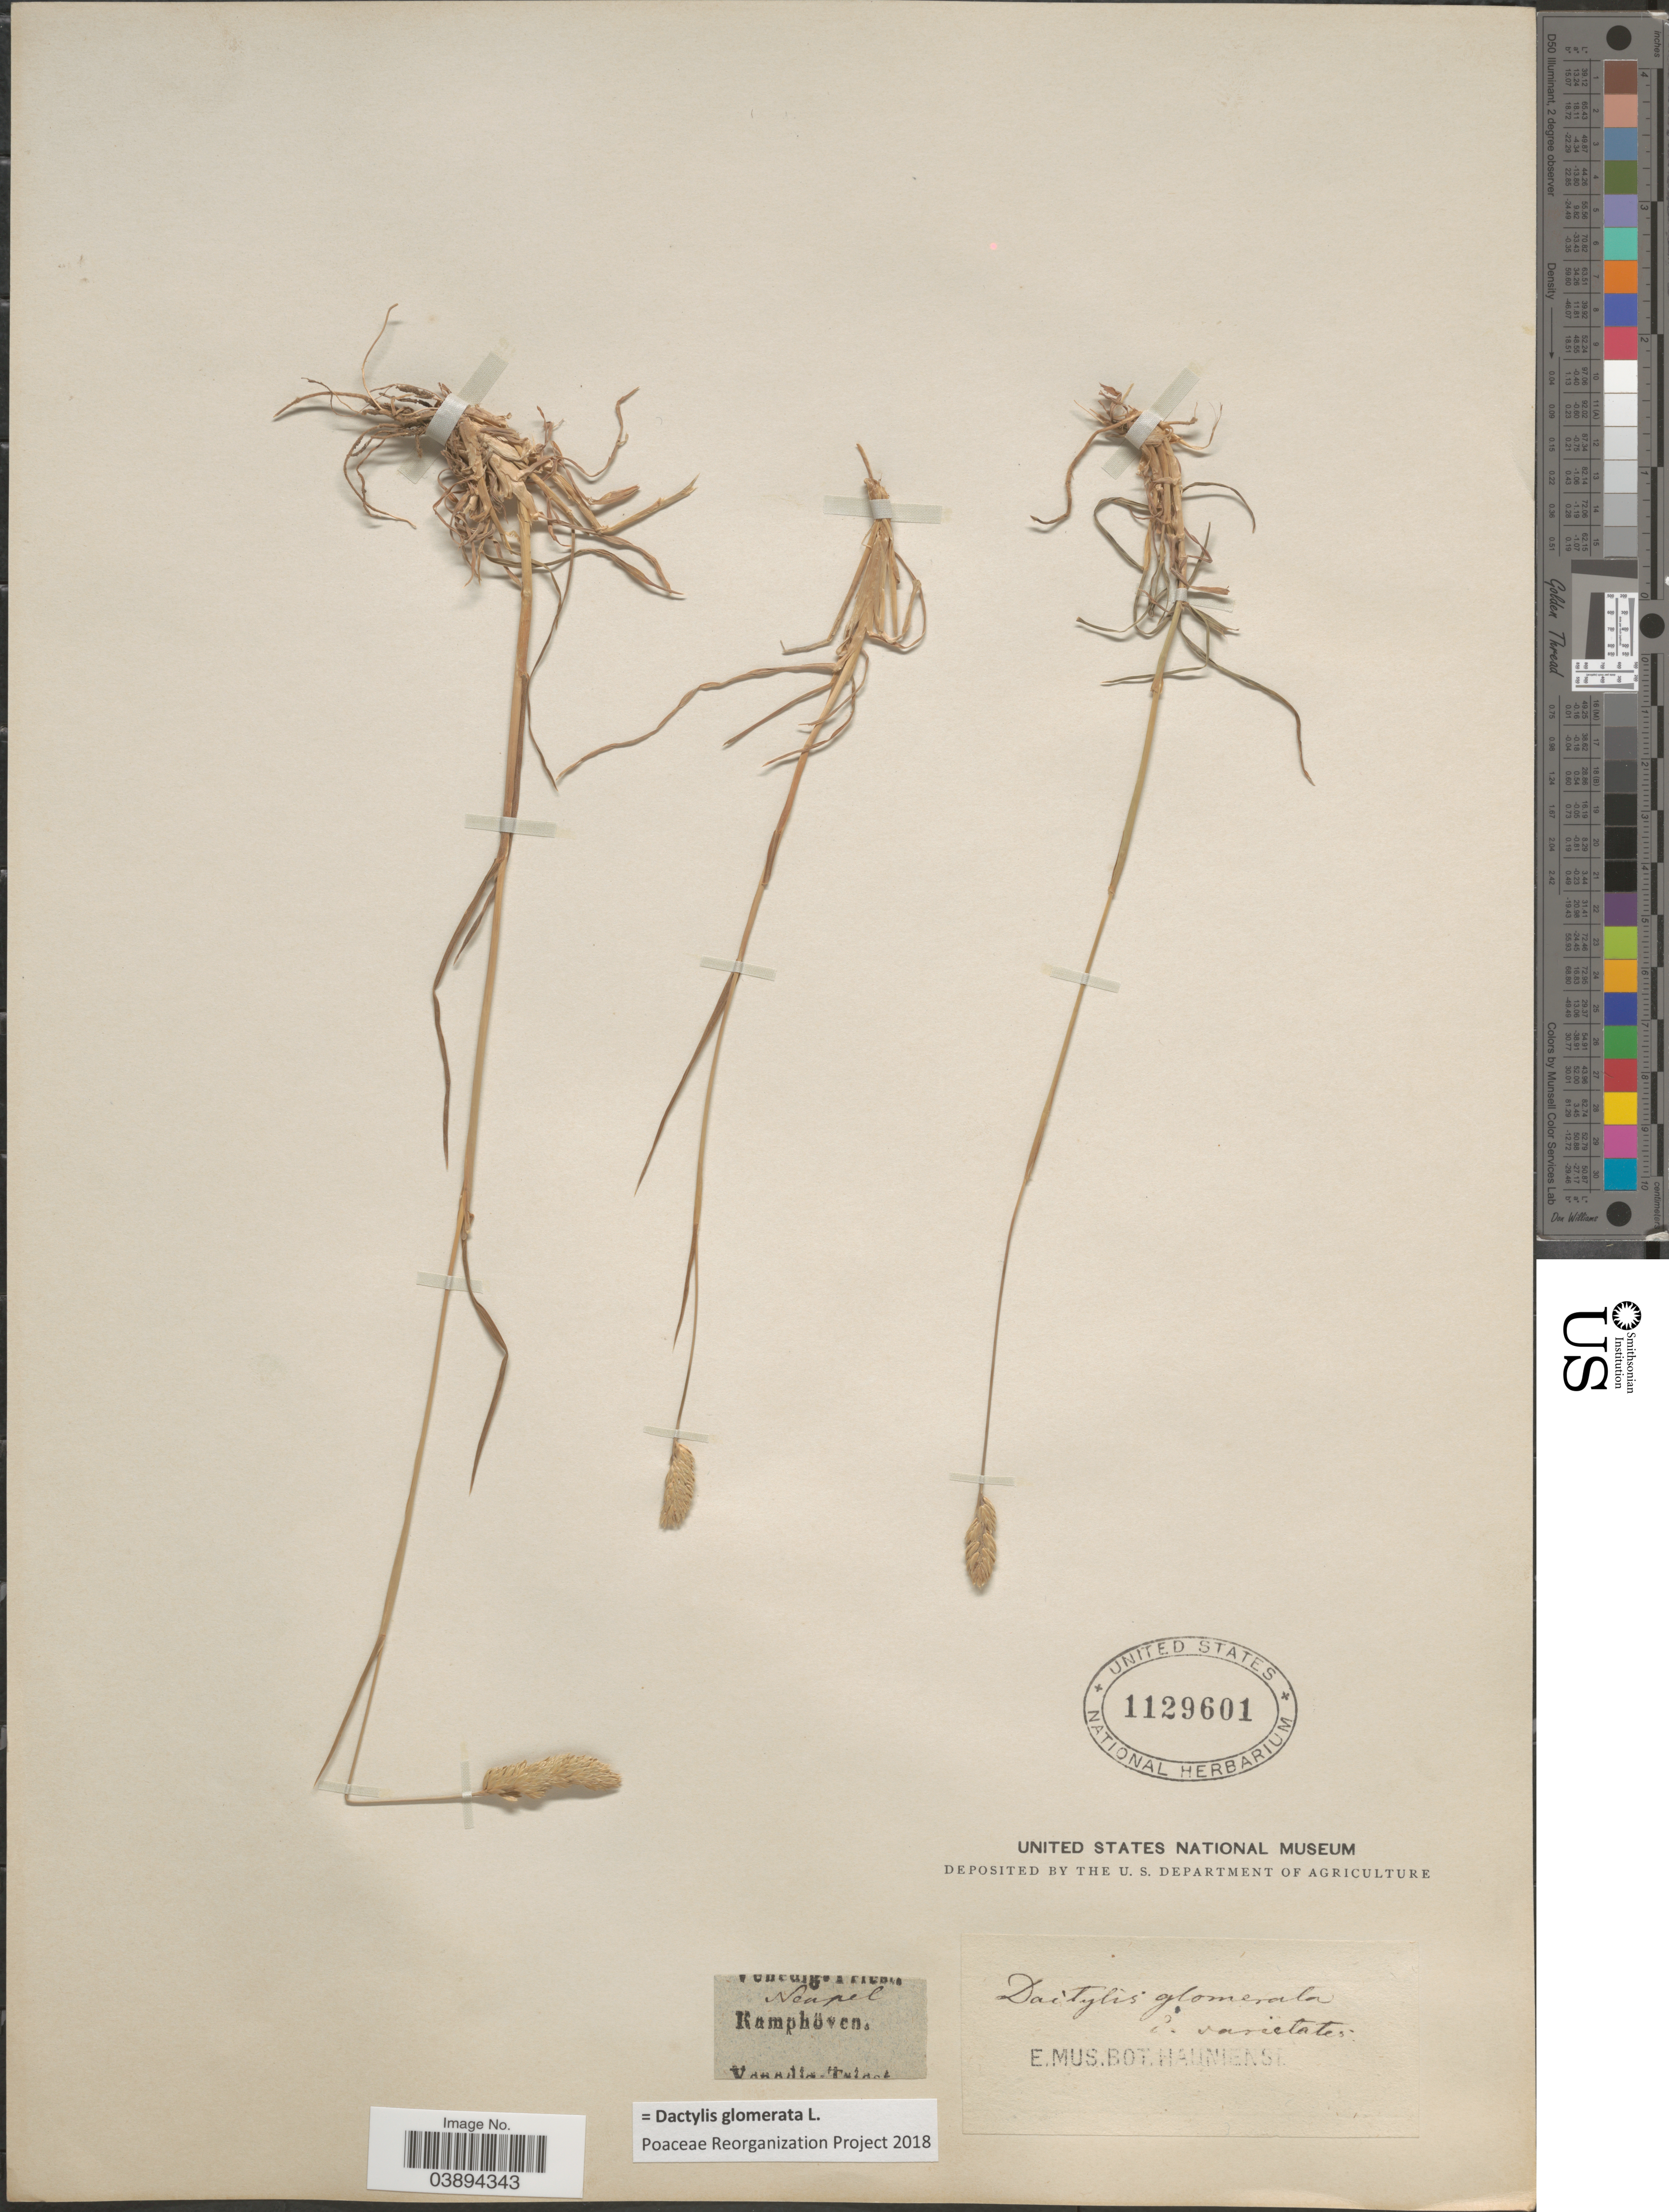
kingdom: Plantae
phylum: Tracheophyta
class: Liliopsida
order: Poales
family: Poaceae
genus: Dactylis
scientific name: Dactylis glomerata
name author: L.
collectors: Kamphöven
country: Italy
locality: Neapel.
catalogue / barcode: US 1129601